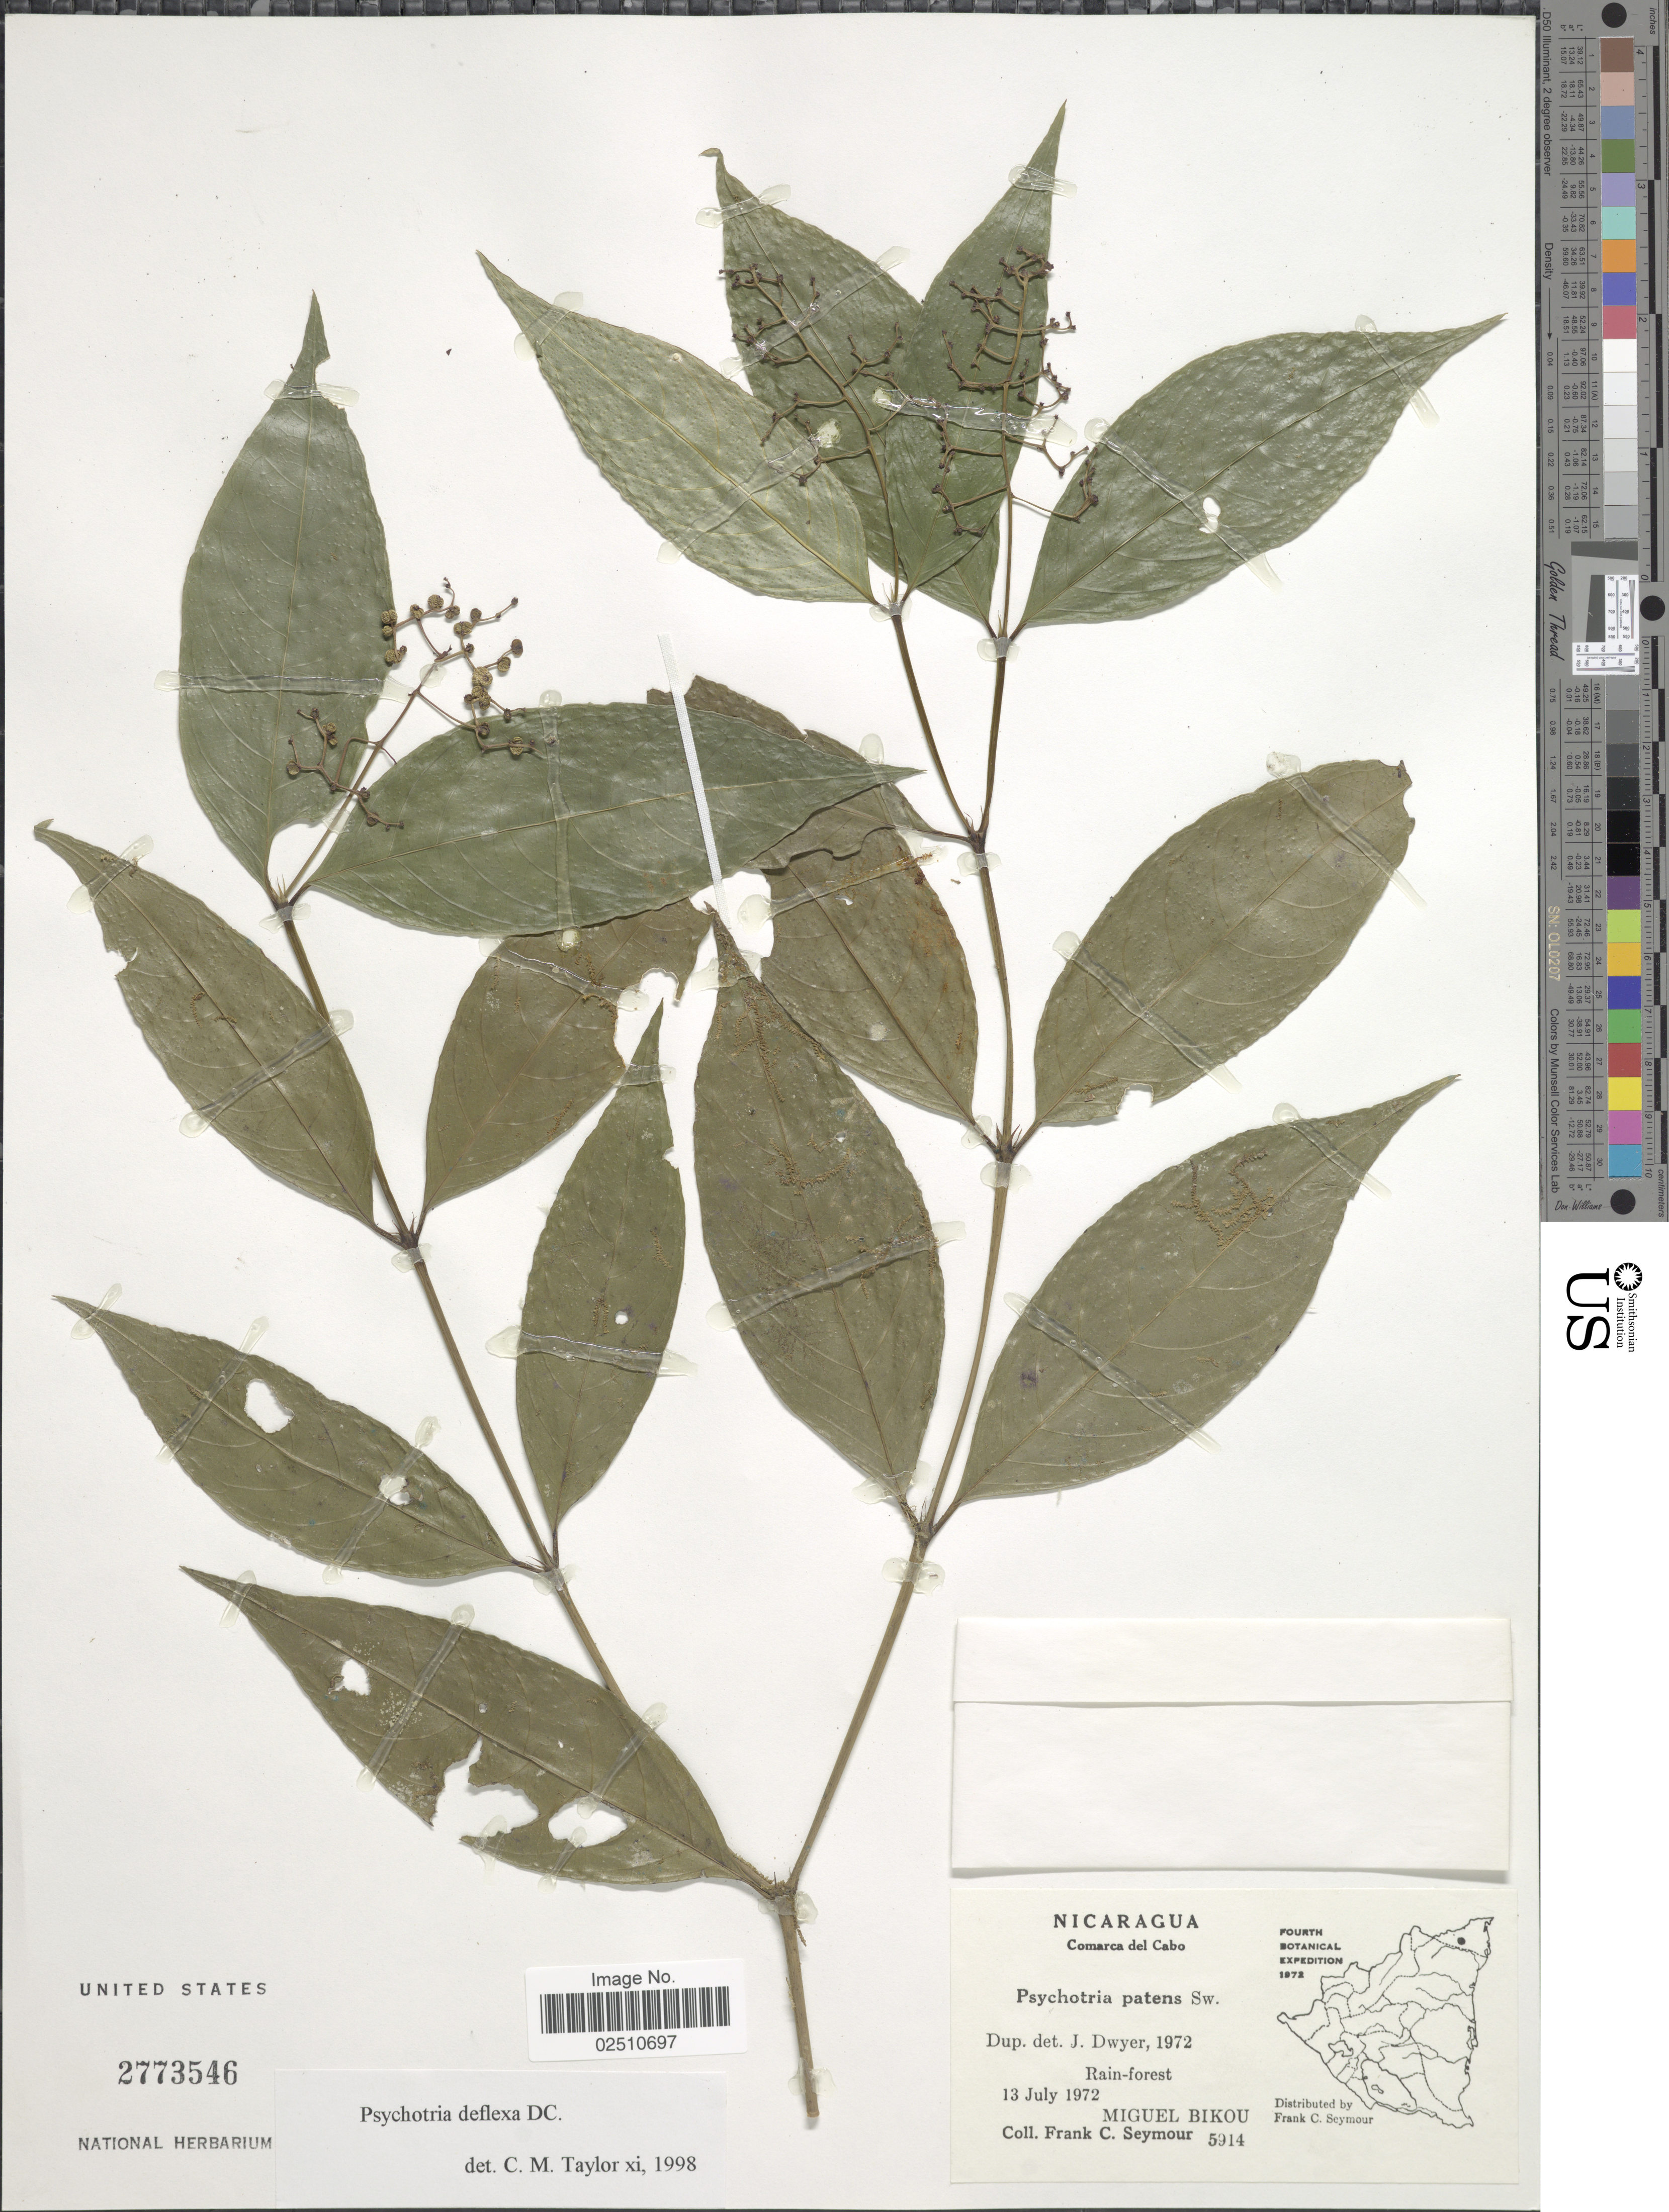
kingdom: Plantae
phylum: Tracheophyta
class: Magnoliopsida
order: Gentianales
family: Rubiaceae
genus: Psychotria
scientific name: Psychotria deflexa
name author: DC.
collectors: F. C. Seymour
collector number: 5914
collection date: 1972-07-13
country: Nicaragua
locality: Comarca del Cabo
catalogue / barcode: US 2773546